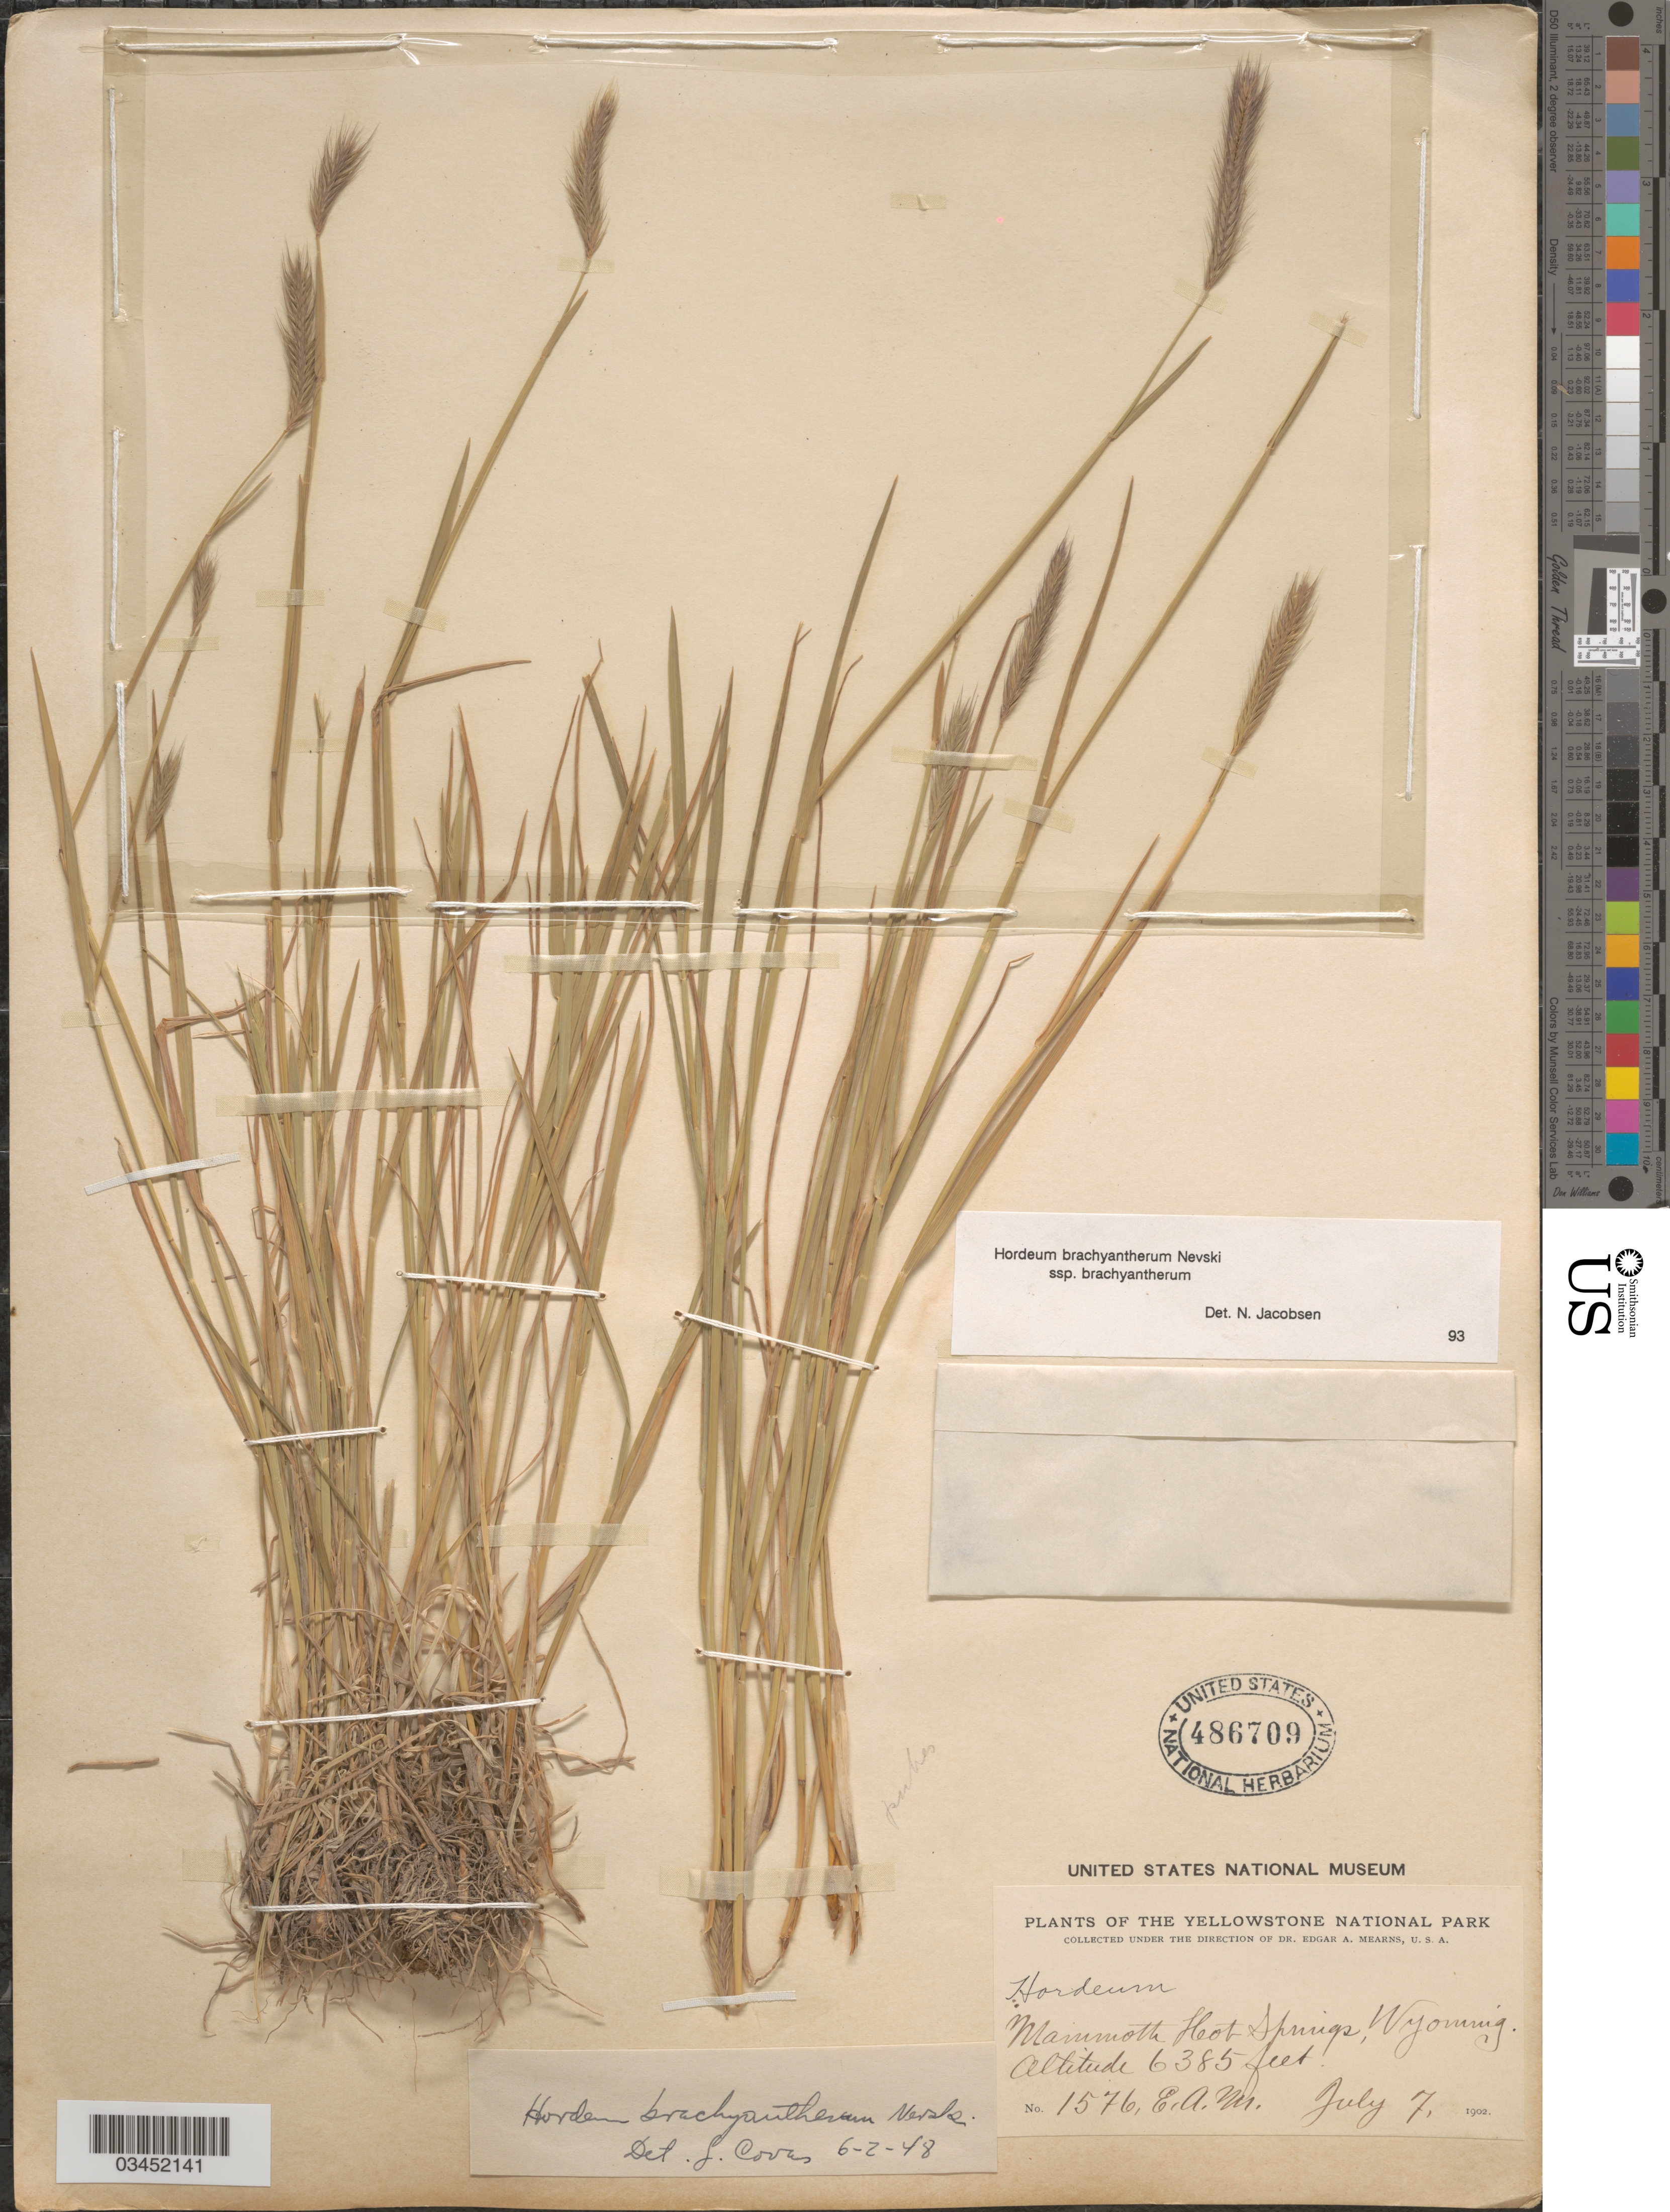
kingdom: Plantae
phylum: Tracheophyta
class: Liliopsida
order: Poales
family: Poaceae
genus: Hordeum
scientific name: Hordeum brachyantherum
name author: Nevski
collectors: E. A. Mearns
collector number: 1576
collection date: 1902-07-07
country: United States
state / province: Wyoming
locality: Yellowstone National Park. Mammoth Hot Springs.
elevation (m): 1946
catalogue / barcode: US 486709